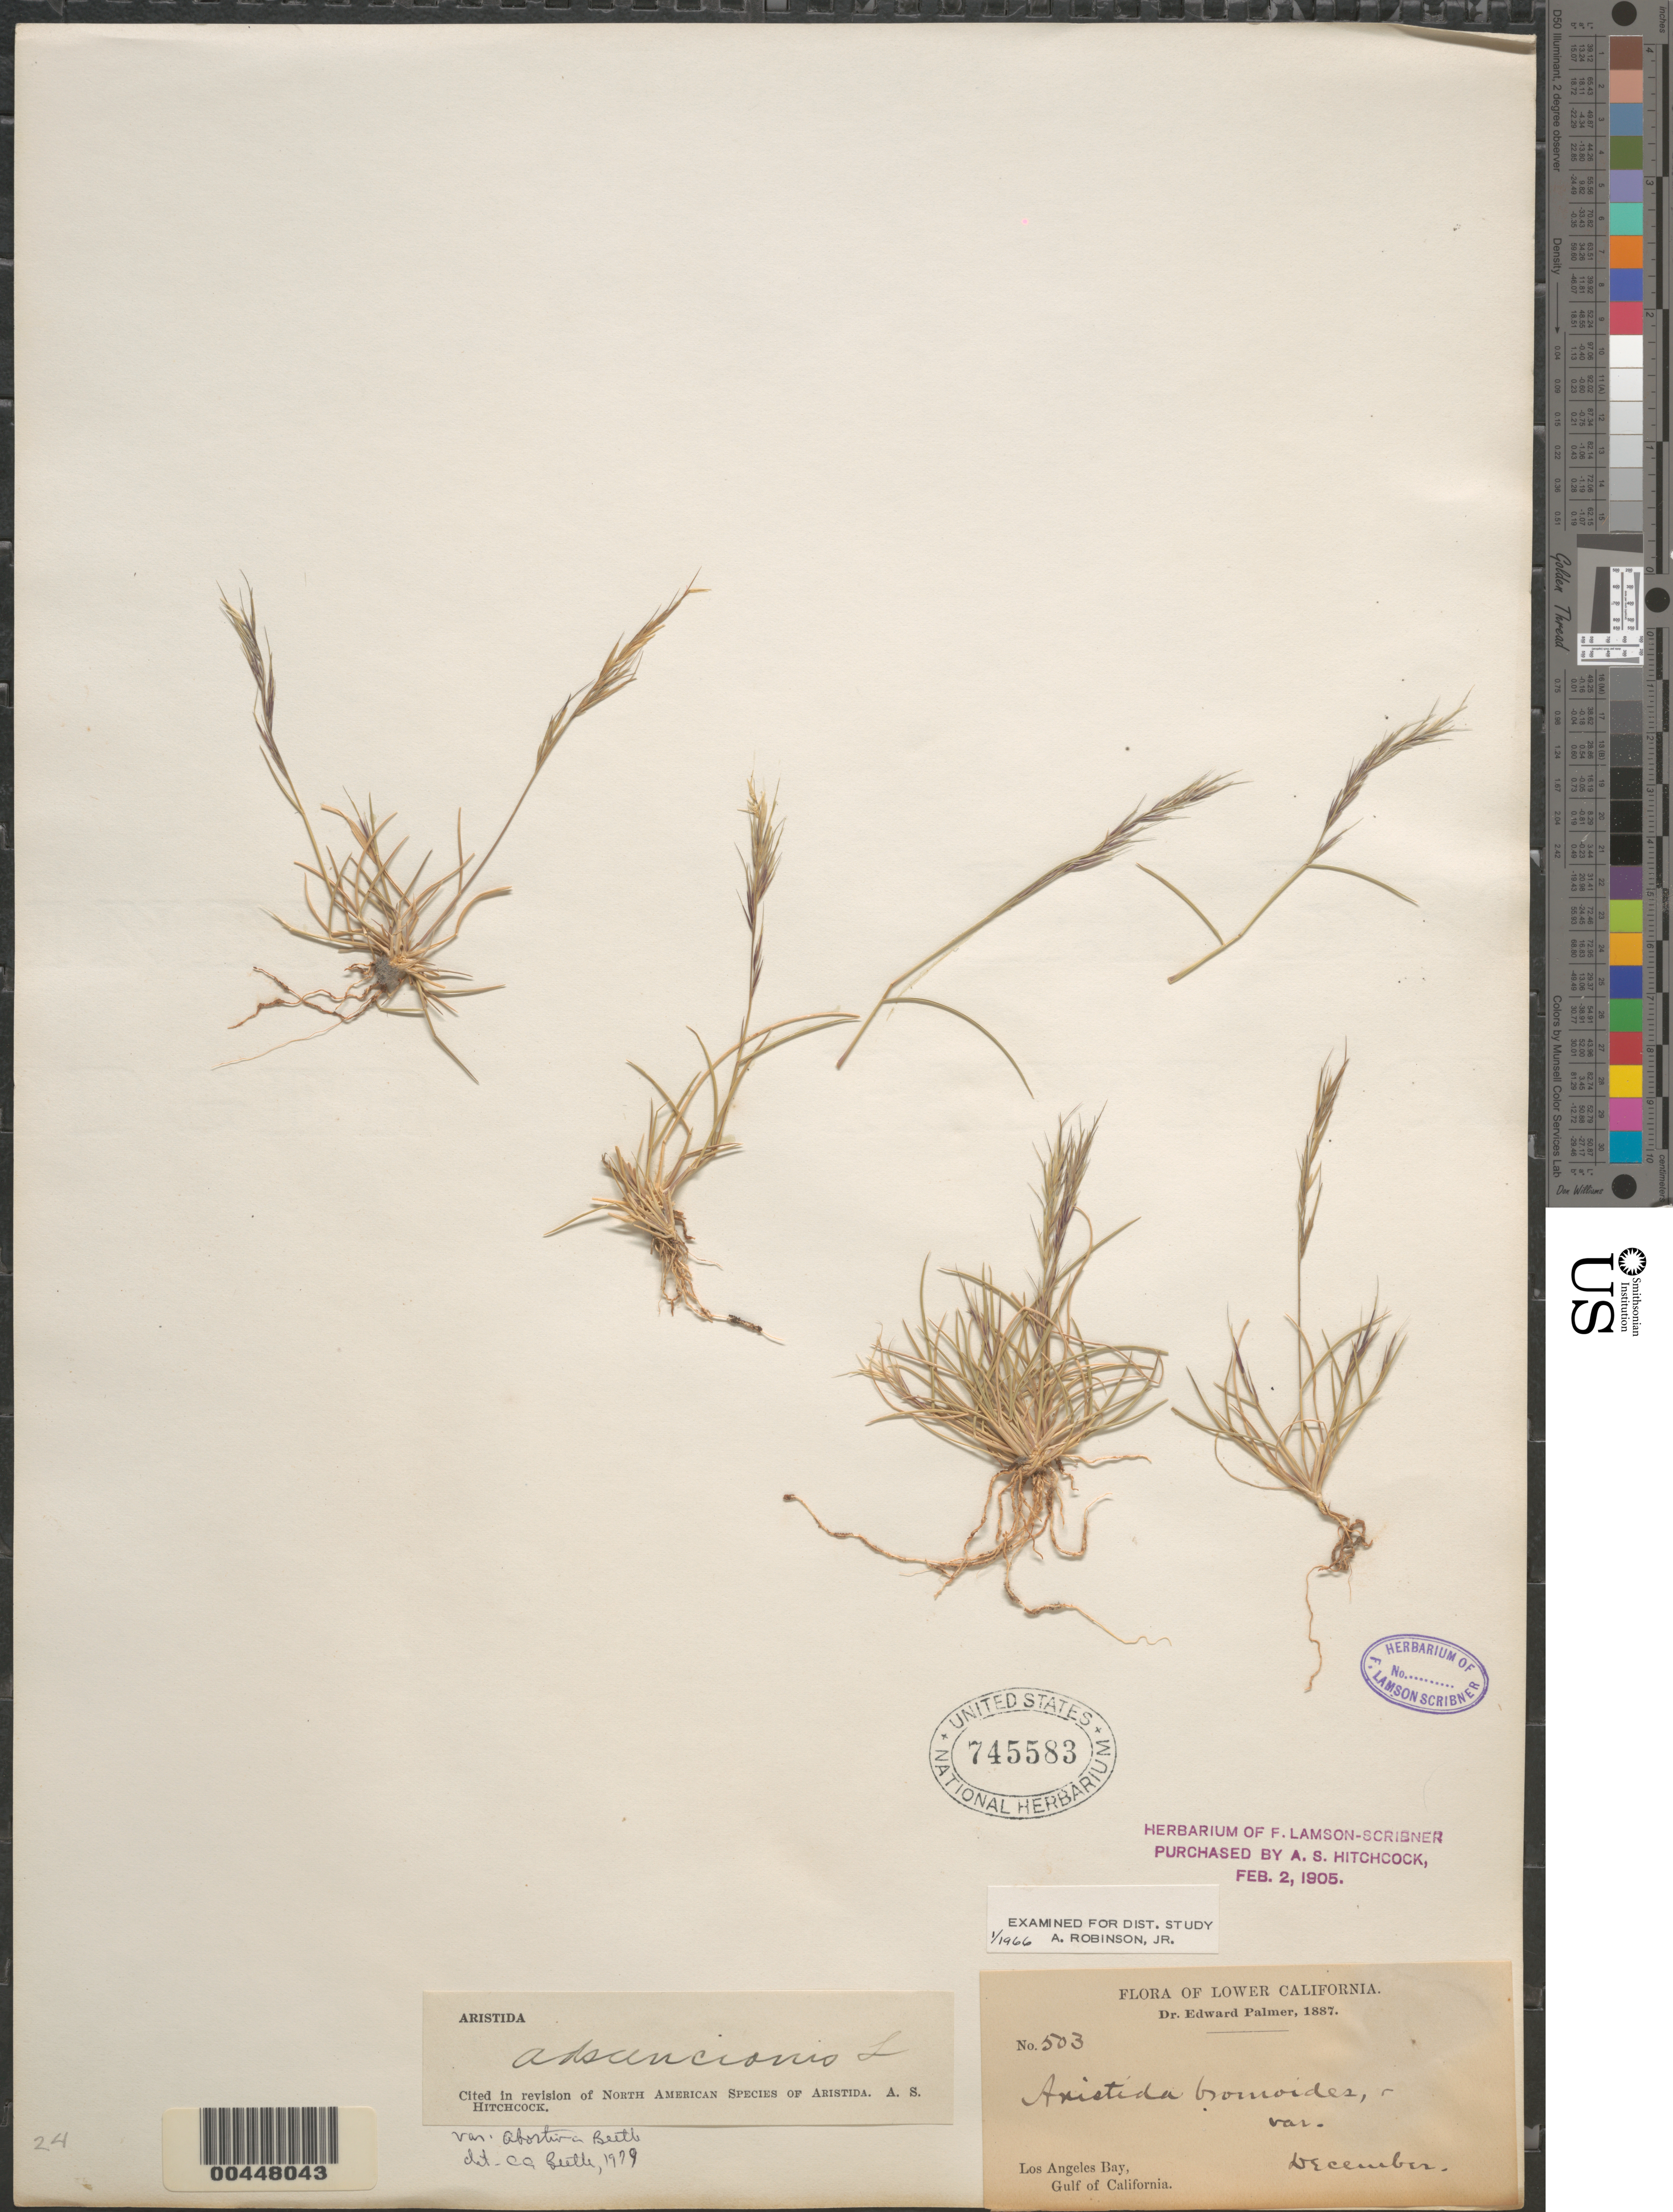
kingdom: Plantae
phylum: Tracheophyta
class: Liliopsida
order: Poales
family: Poaceae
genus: Aristida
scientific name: Aristida adscensionis var. abortiva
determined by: Beetle, O. A.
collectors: E. Palmer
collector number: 503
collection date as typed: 1887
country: Mexico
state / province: Baja California Norte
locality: Los Angeles Bay, Gulf of California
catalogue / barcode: US 745583